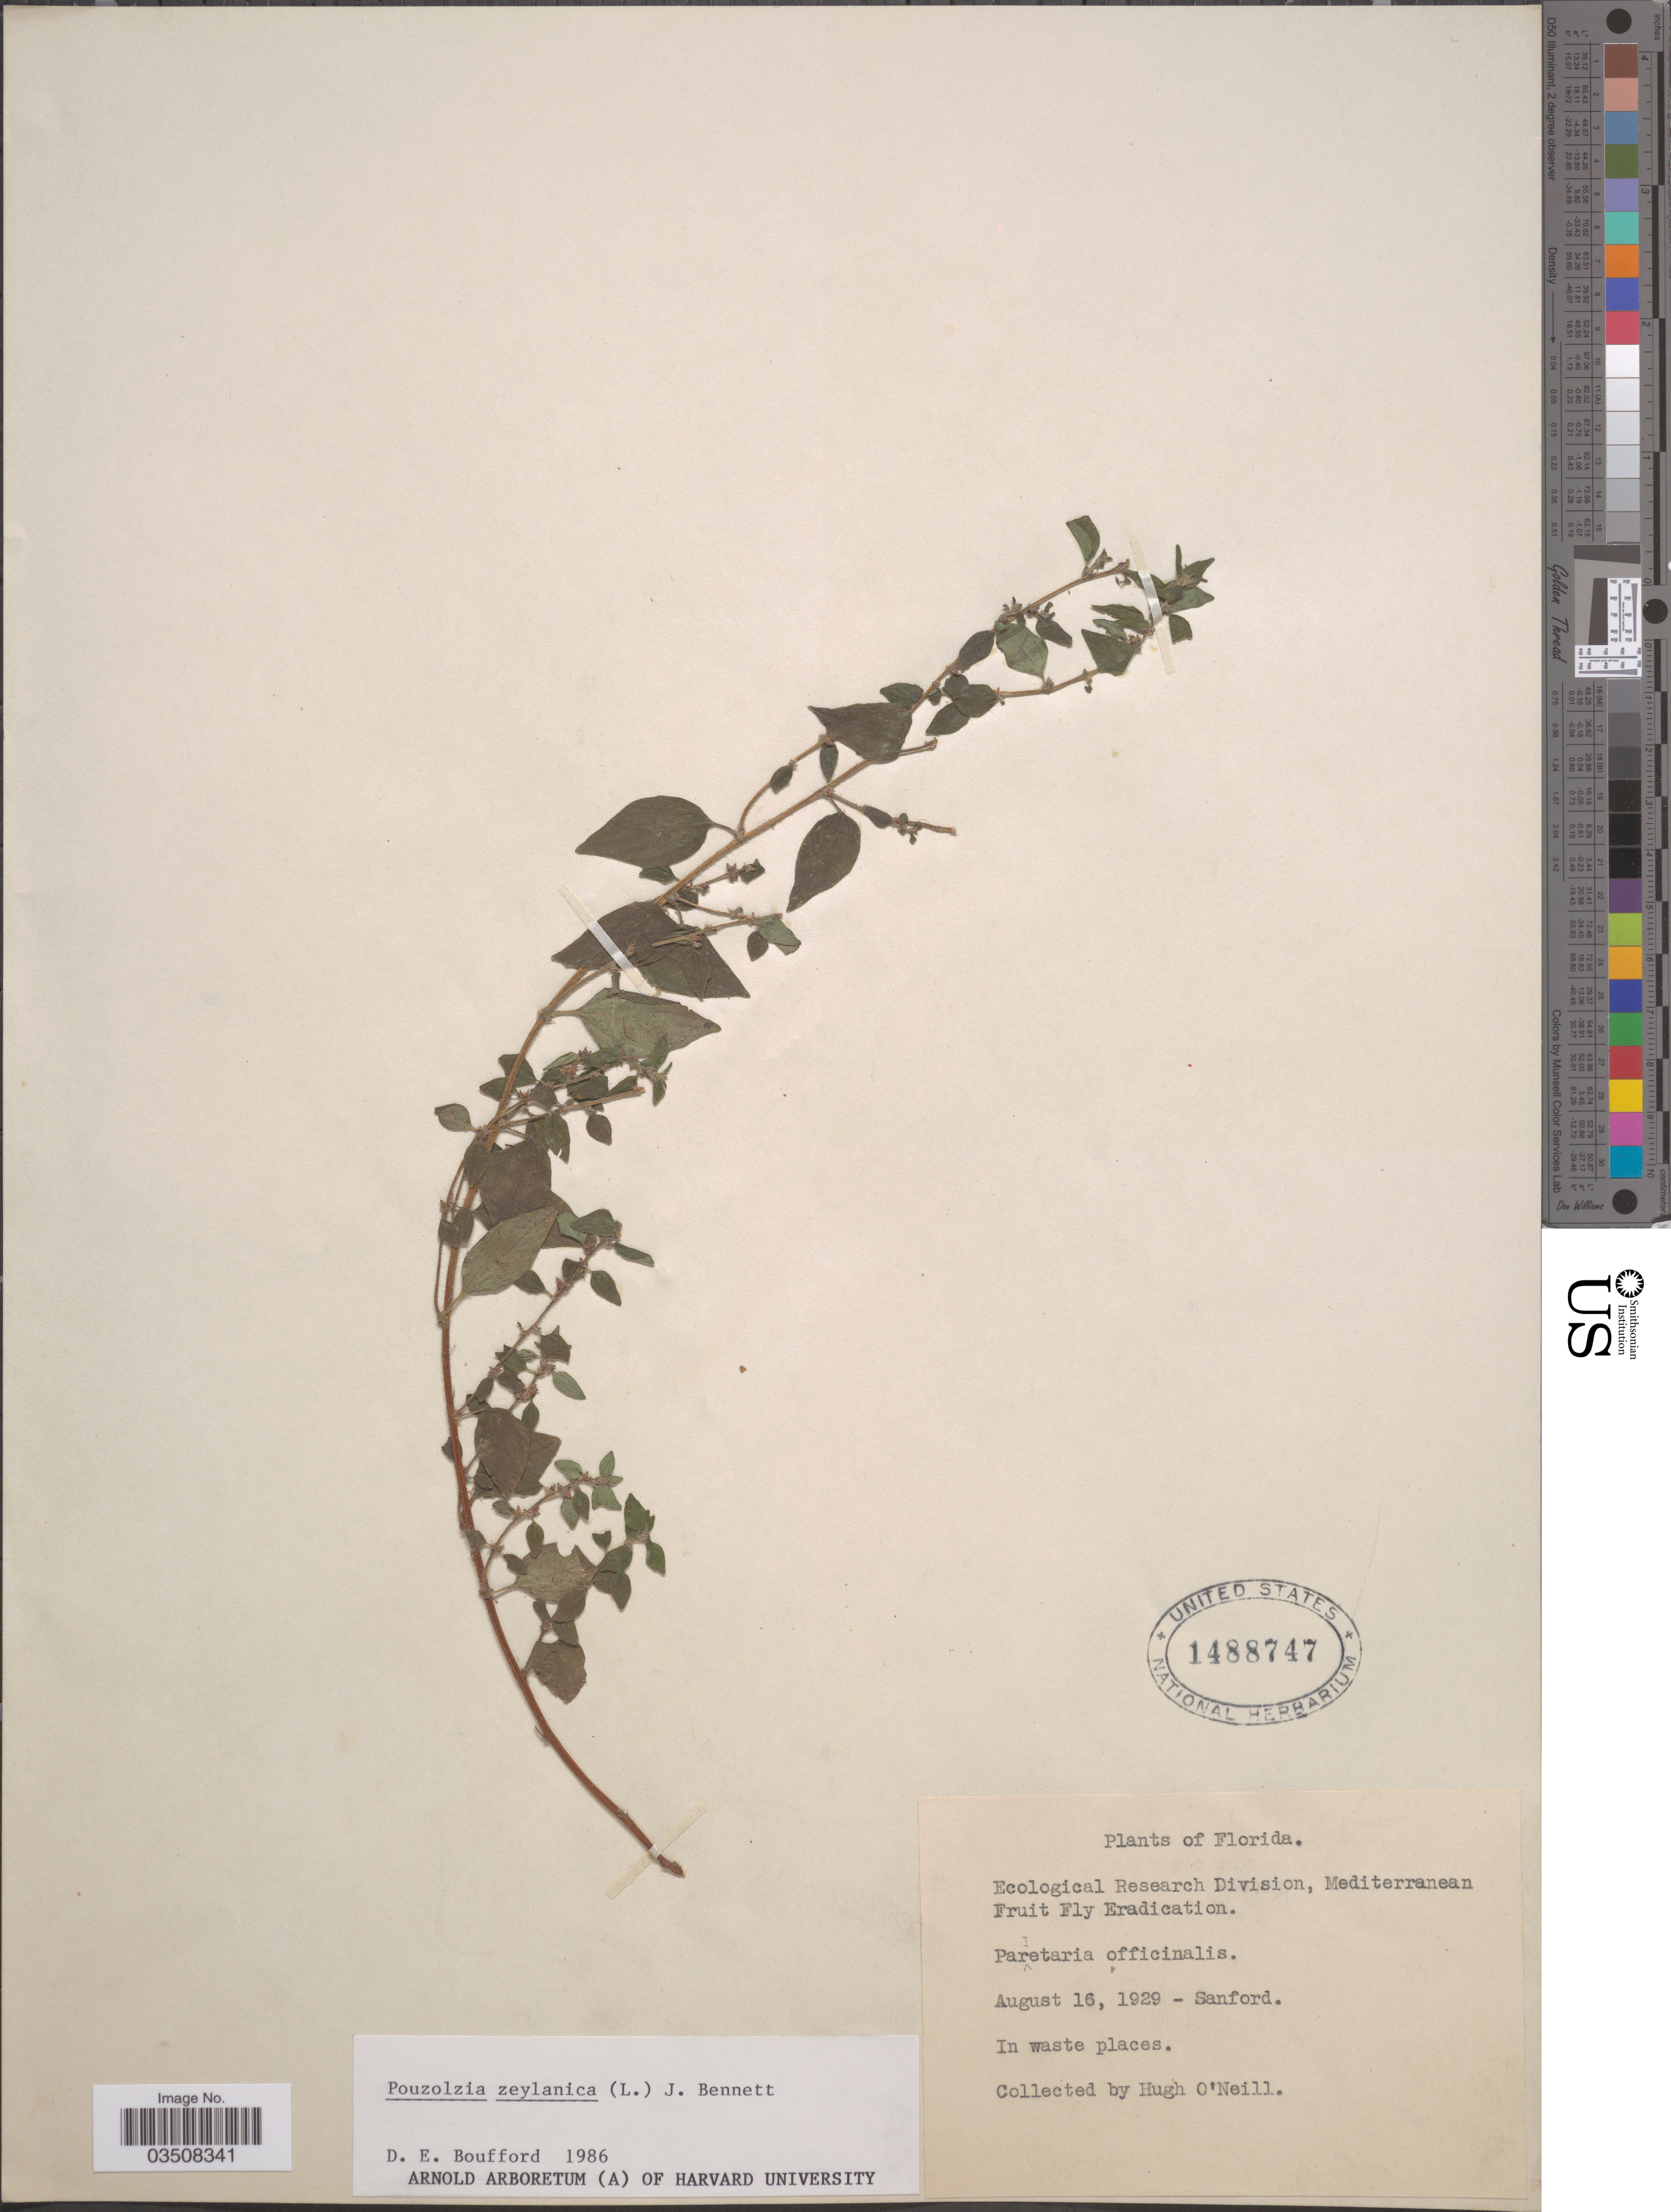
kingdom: Plantae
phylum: Tracheophyta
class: Magnoliopsida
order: Rosales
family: Urticaceae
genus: Pouzolzia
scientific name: Pouzolzia zeylanica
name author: (L.) Benn.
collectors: H. O'Neill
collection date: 1929-08-16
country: United States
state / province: Florida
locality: Sanford.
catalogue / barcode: US 1488747